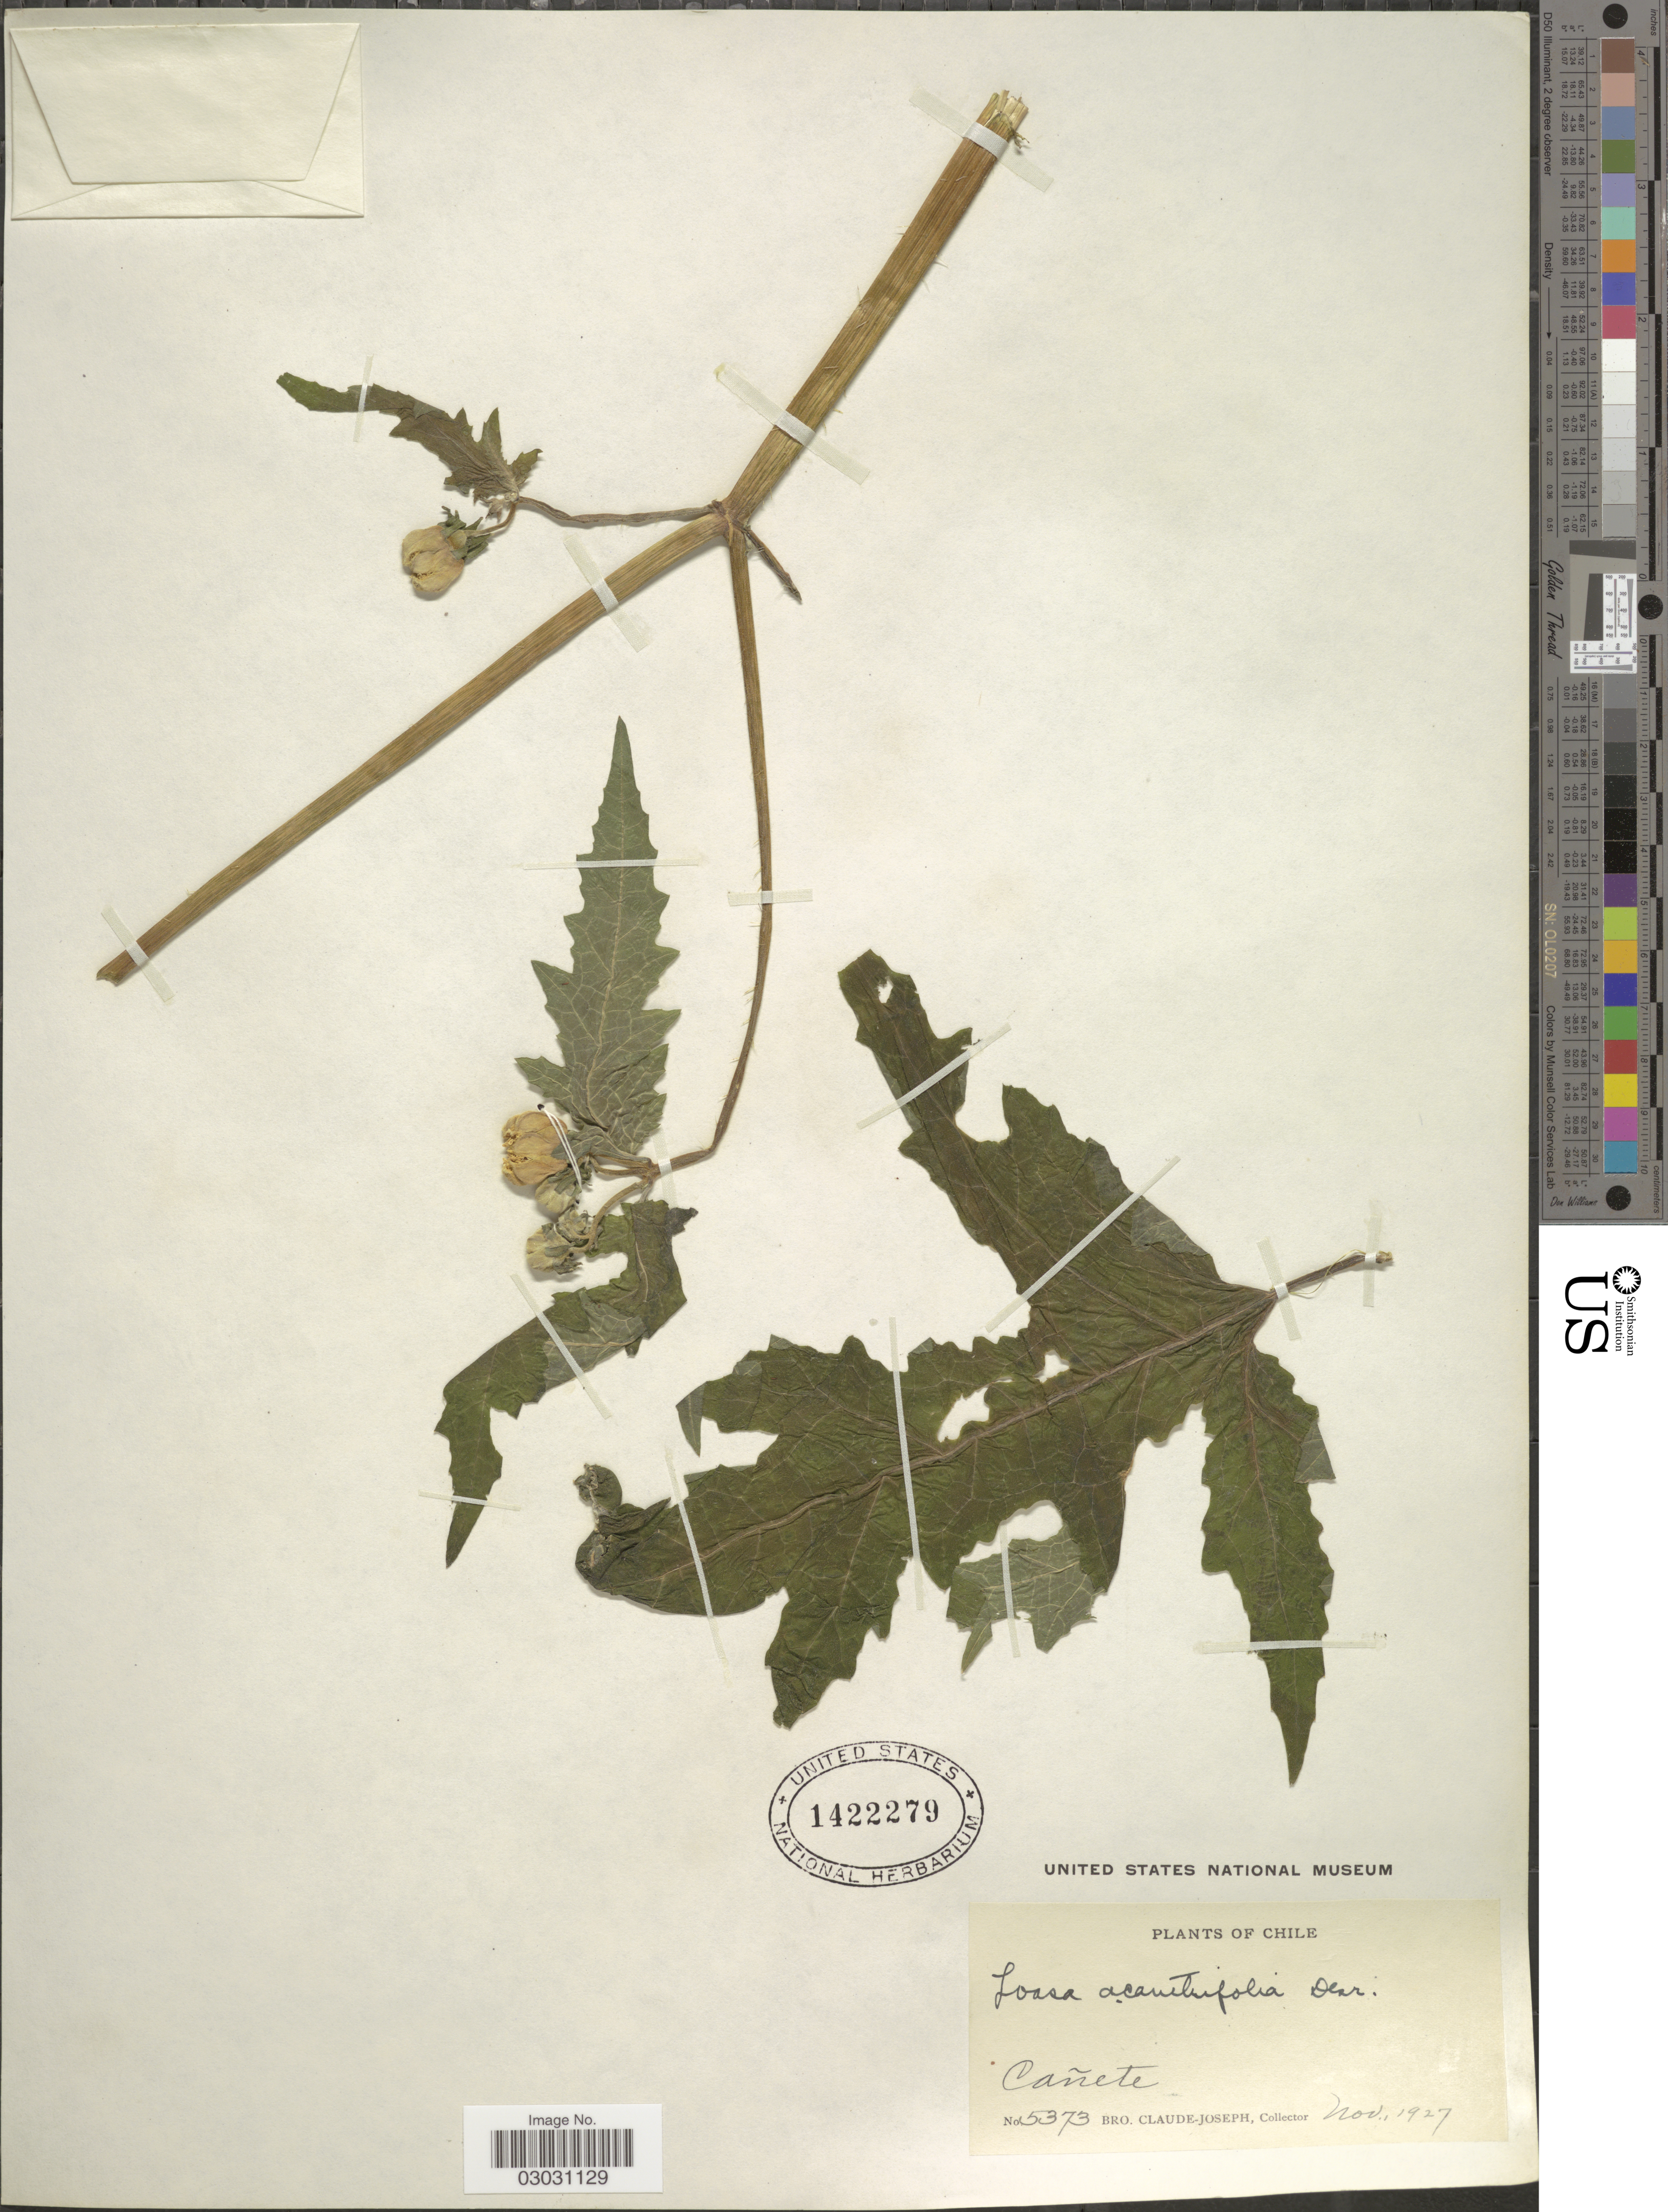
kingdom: Plantae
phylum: Tracheophyta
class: Magnoliopsida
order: Cornales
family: Loasaceae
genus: Loasa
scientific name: Loasa acanthifolia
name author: Desr.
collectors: Bro. Claude-Joseph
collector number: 5373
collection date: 1927-11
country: Chile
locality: Cañete.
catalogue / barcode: US 1422279